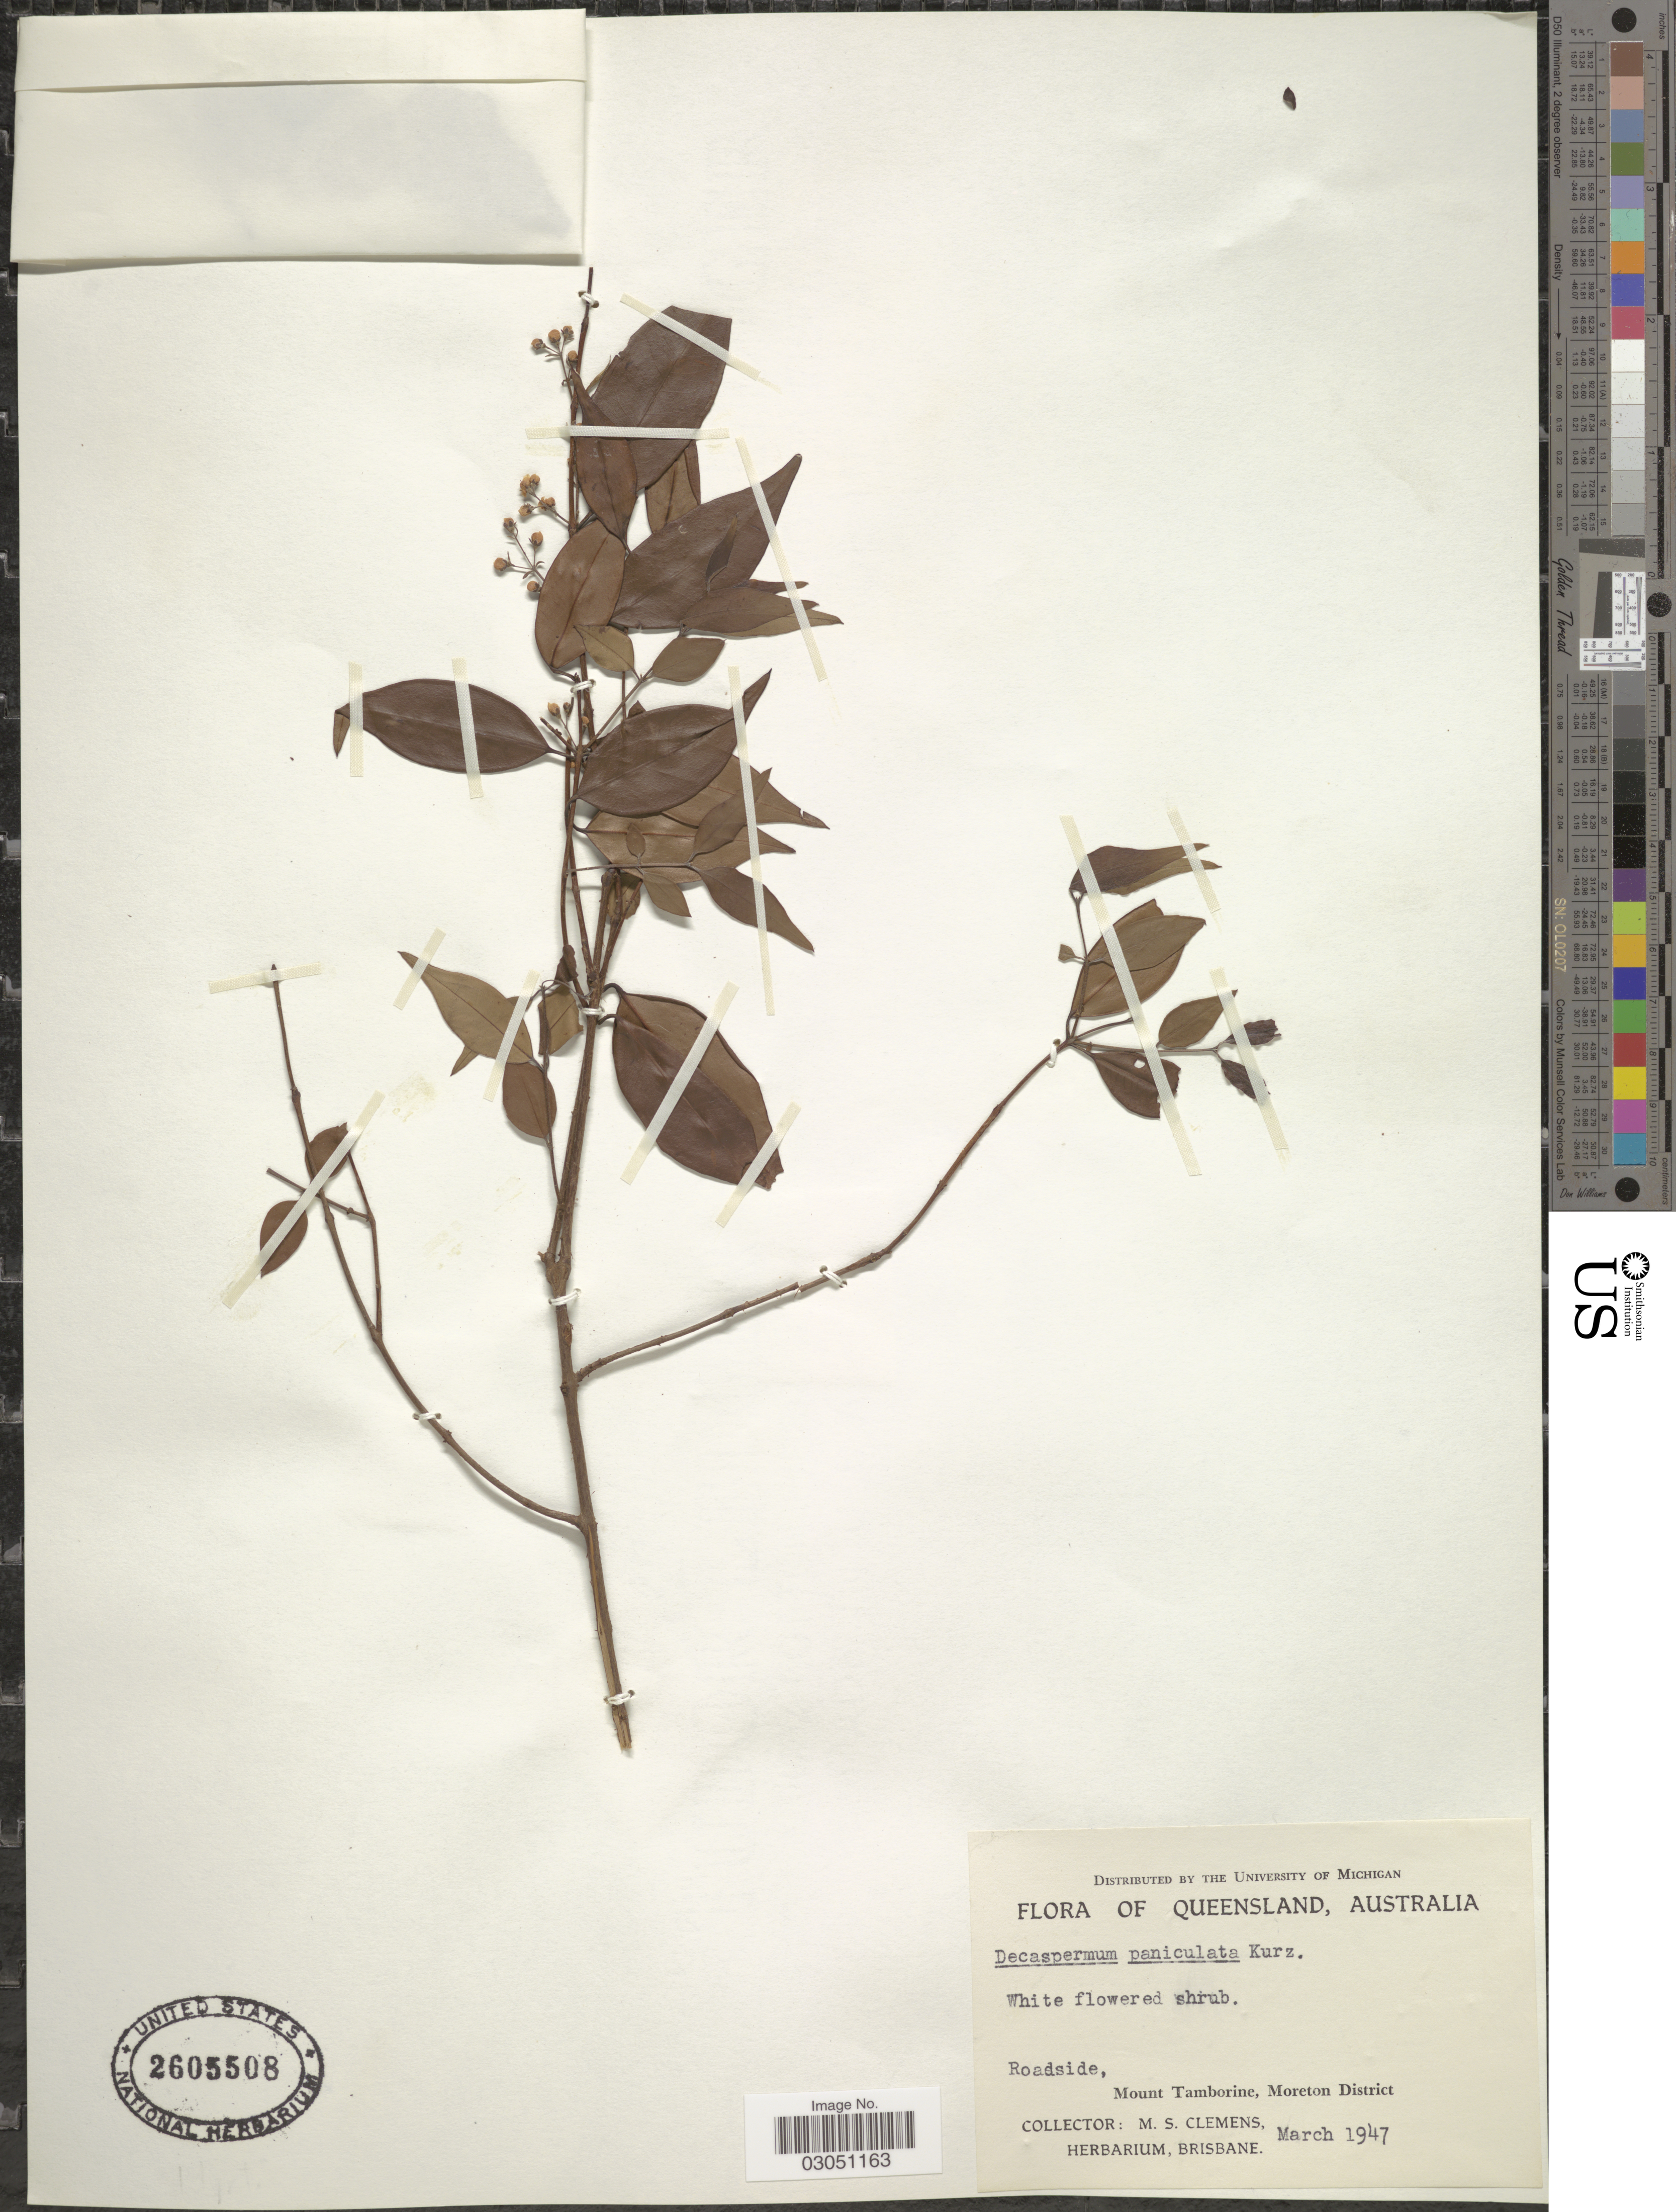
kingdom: Plantae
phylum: Tracheophyta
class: Magnoliopsida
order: Myrtales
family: Myrtaceae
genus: Decaspermum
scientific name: Decaspermum humile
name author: (Sweet ex G. Don) A.J. Scott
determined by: Strong, Mark T., (BOT), Smithsonian Institution - National Museum of Natural History (UNITED STATES)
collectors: M. S. Clemens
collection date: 1947-03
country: Australia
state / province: Queensland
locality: Roadside, Mount Tamborine, Moreton District.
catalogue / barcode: US 2605508